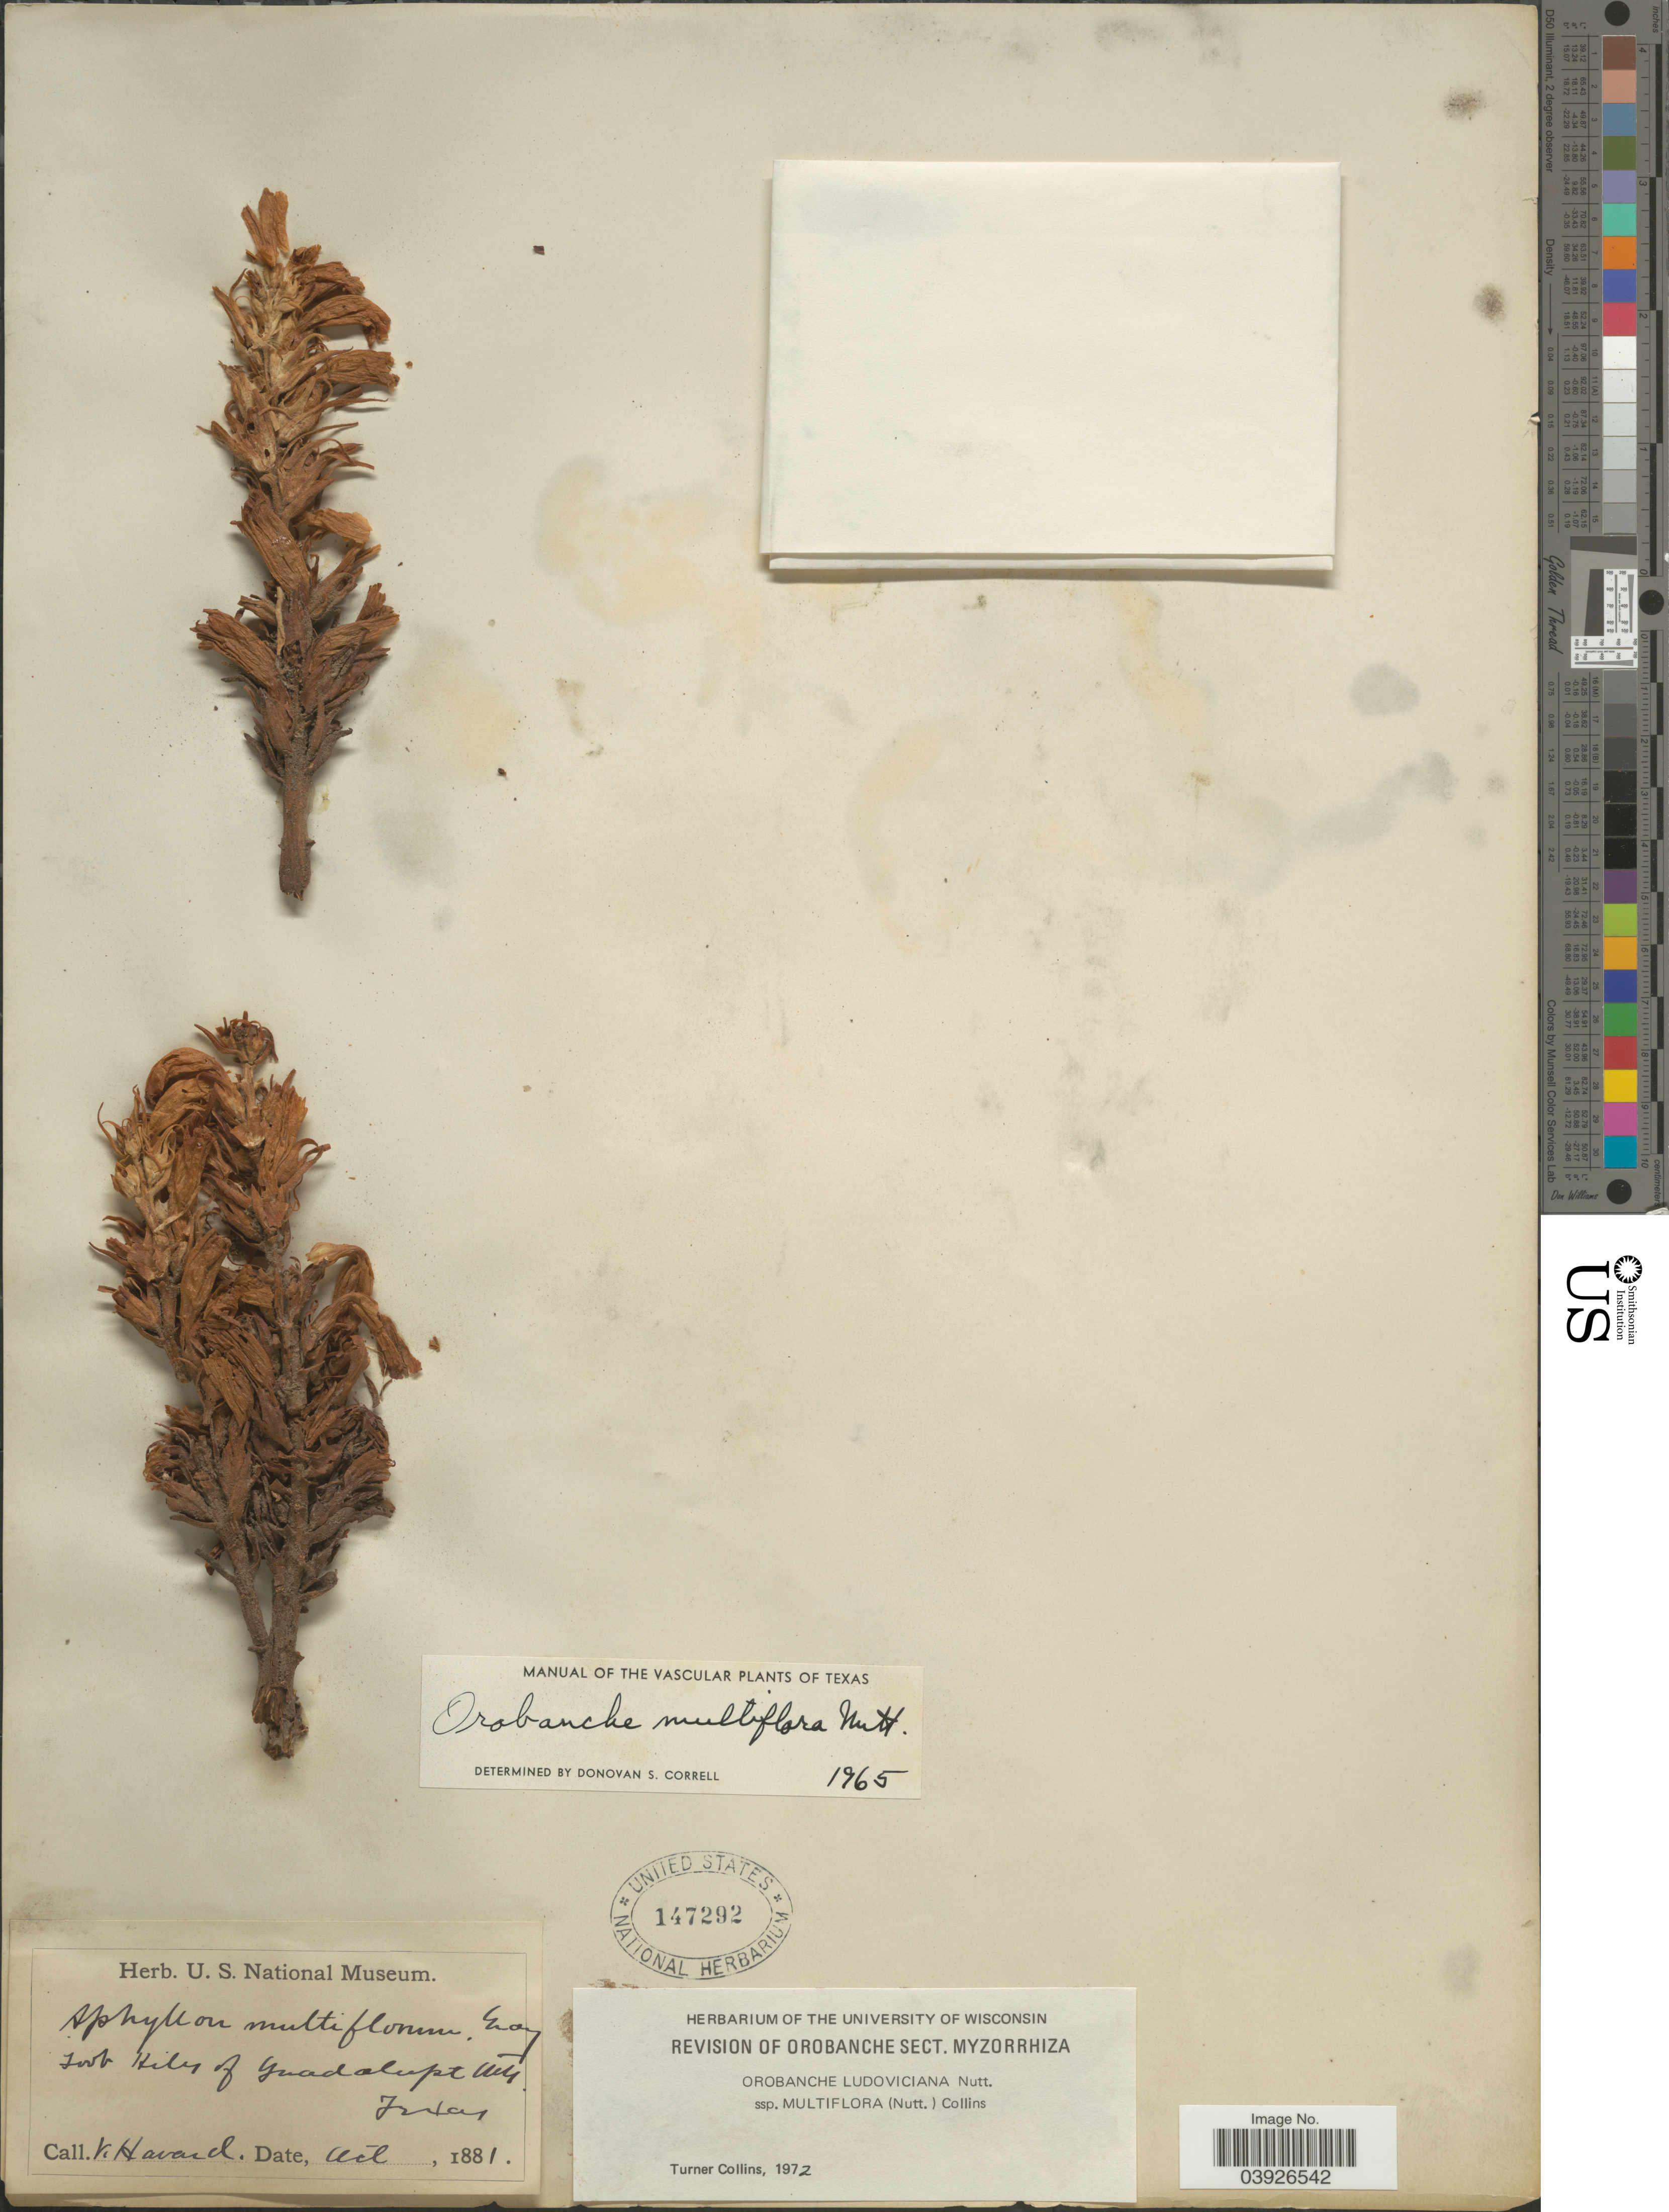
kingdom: Plantae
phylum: Tracheophyta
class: Magnoliopsida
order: Lamiales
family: Orobanchaceae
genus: Orobanche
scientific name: Orobanche ludoviciana subsp. multiflora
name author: Nutt.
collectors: V. Havard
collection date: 1881-08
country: United States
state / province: Texas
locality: Foot Hills of Guadalupe Mts.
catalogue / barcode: US 147292